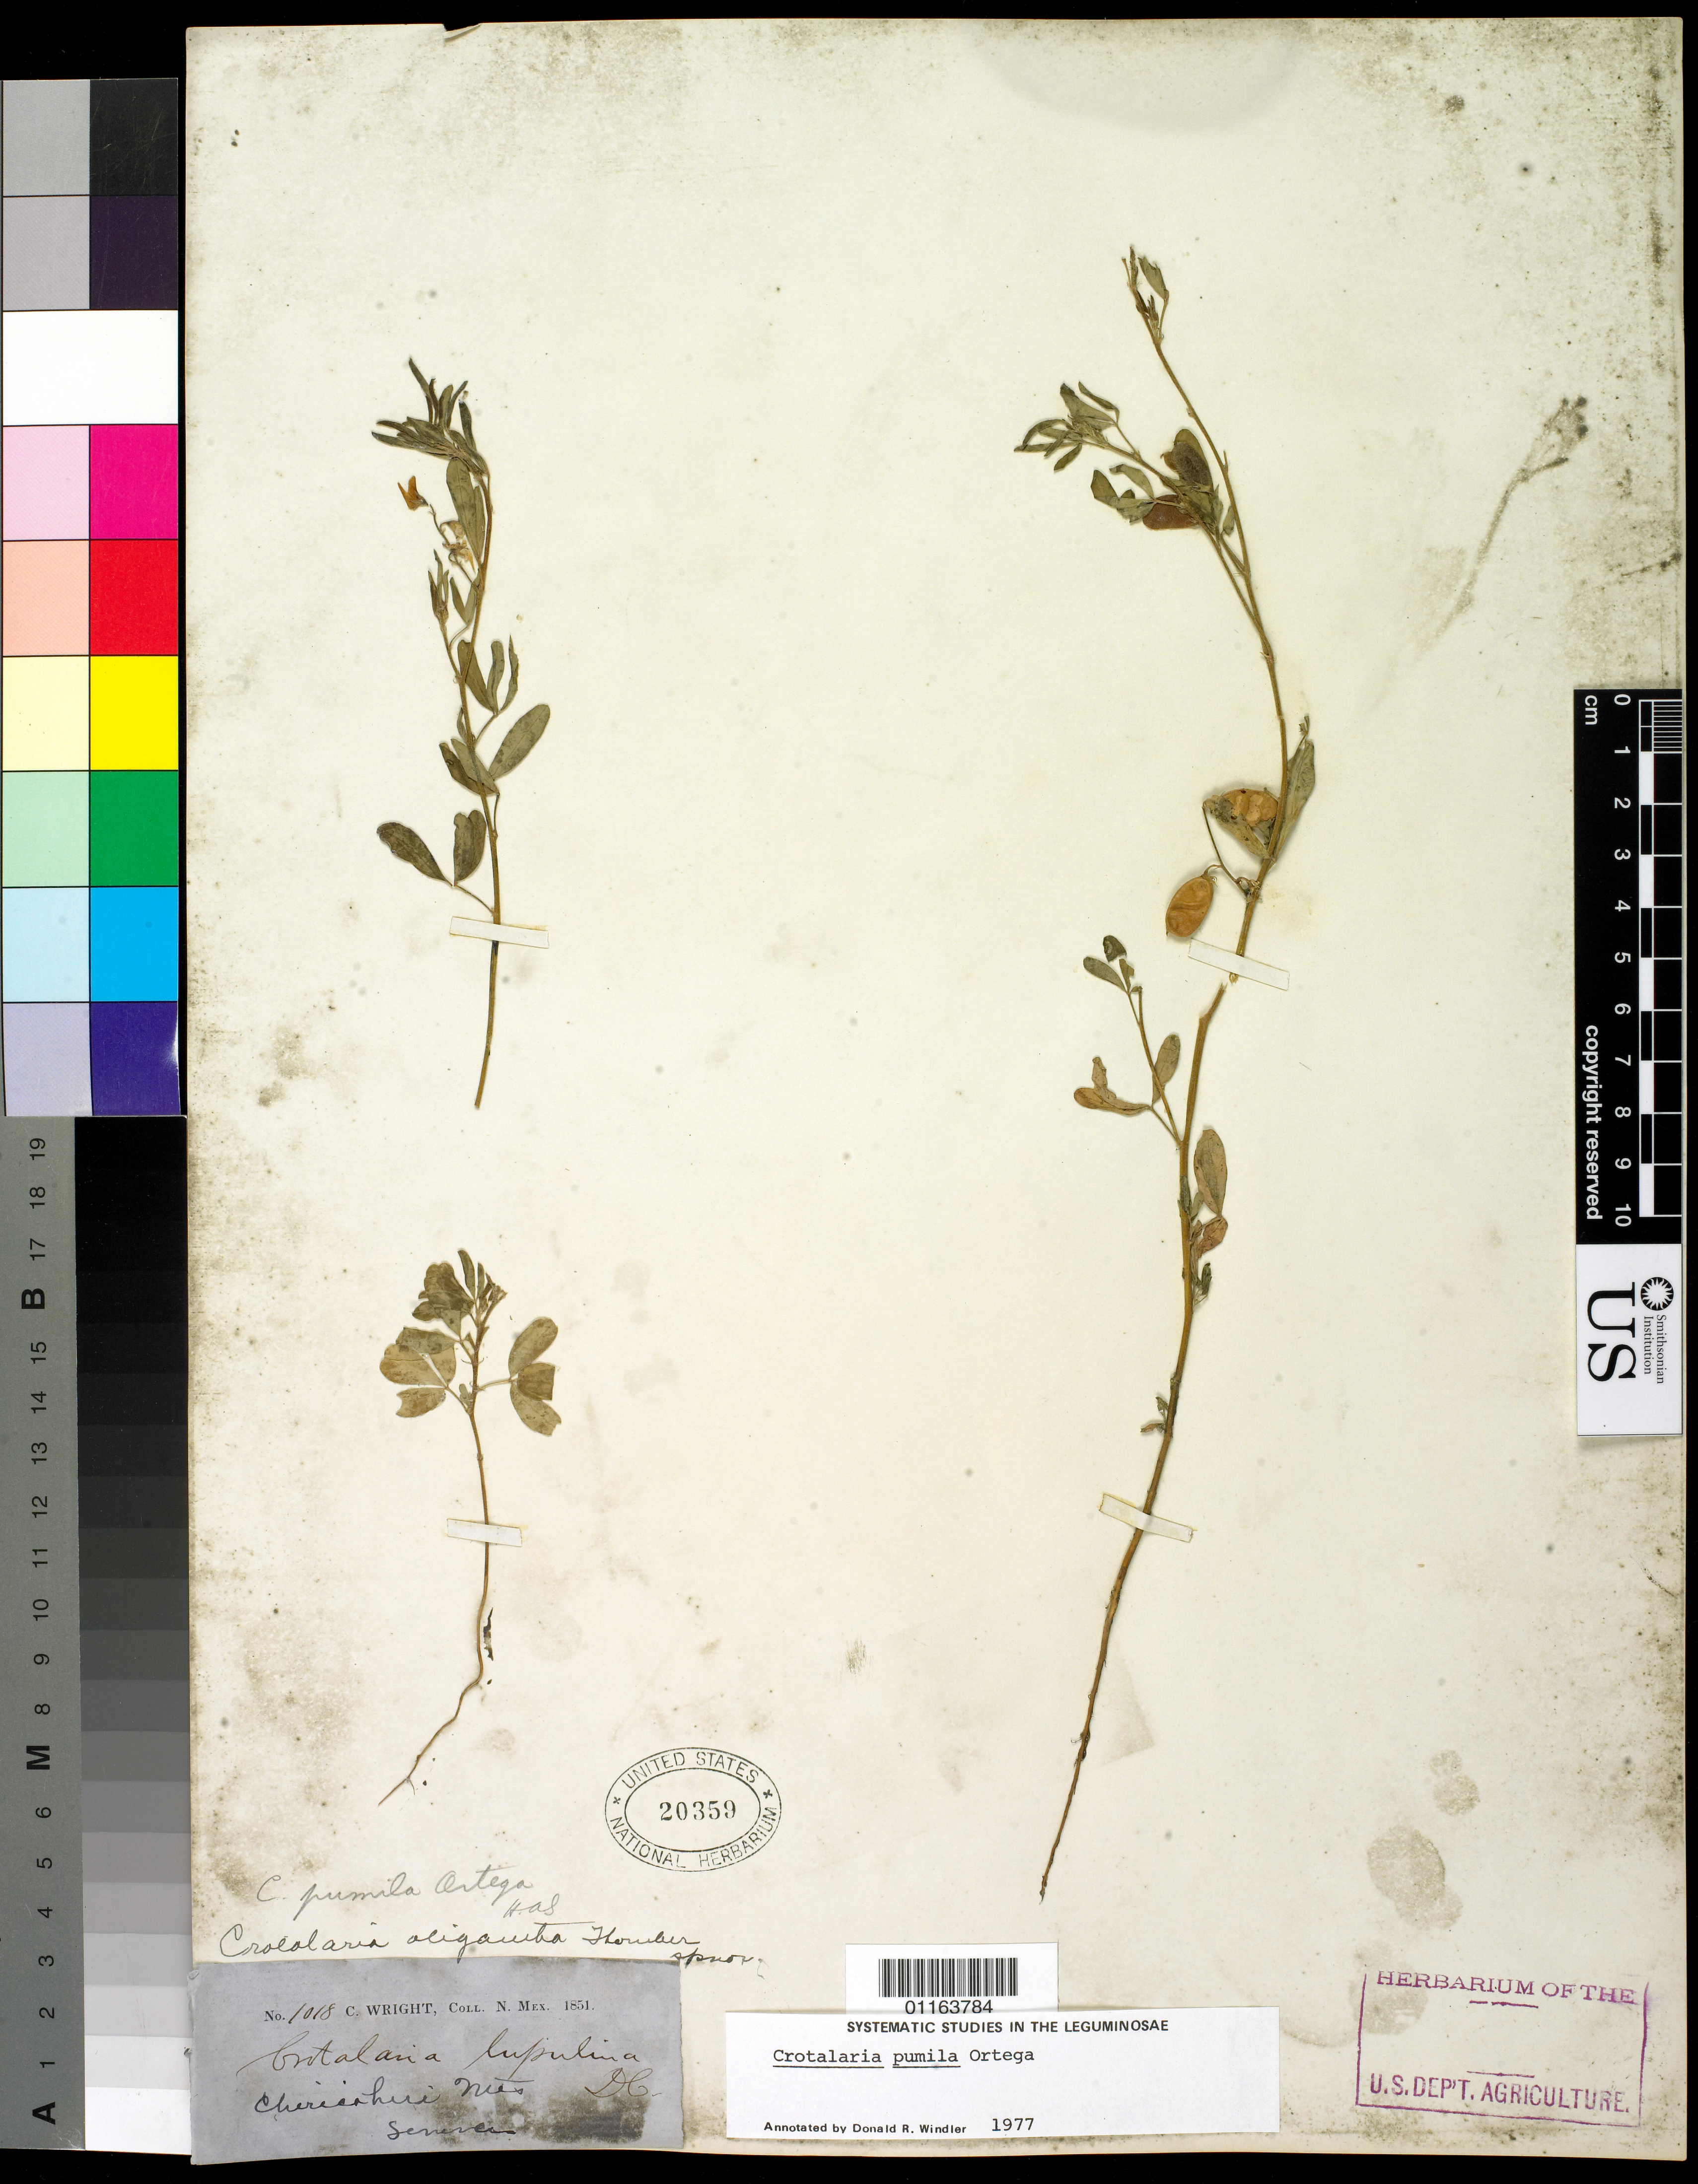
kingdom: Plantae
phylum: Tracheophyta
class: Magnoliopsida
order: Fabales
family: Fabaceae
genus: Crotalaria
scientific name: Crotalaria pumila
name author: Ortega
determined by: Windler, D. R.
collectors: C. Wright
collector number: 1018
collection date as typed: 1851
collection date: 1851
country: United States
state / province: New Mexico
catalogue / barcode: US 20359